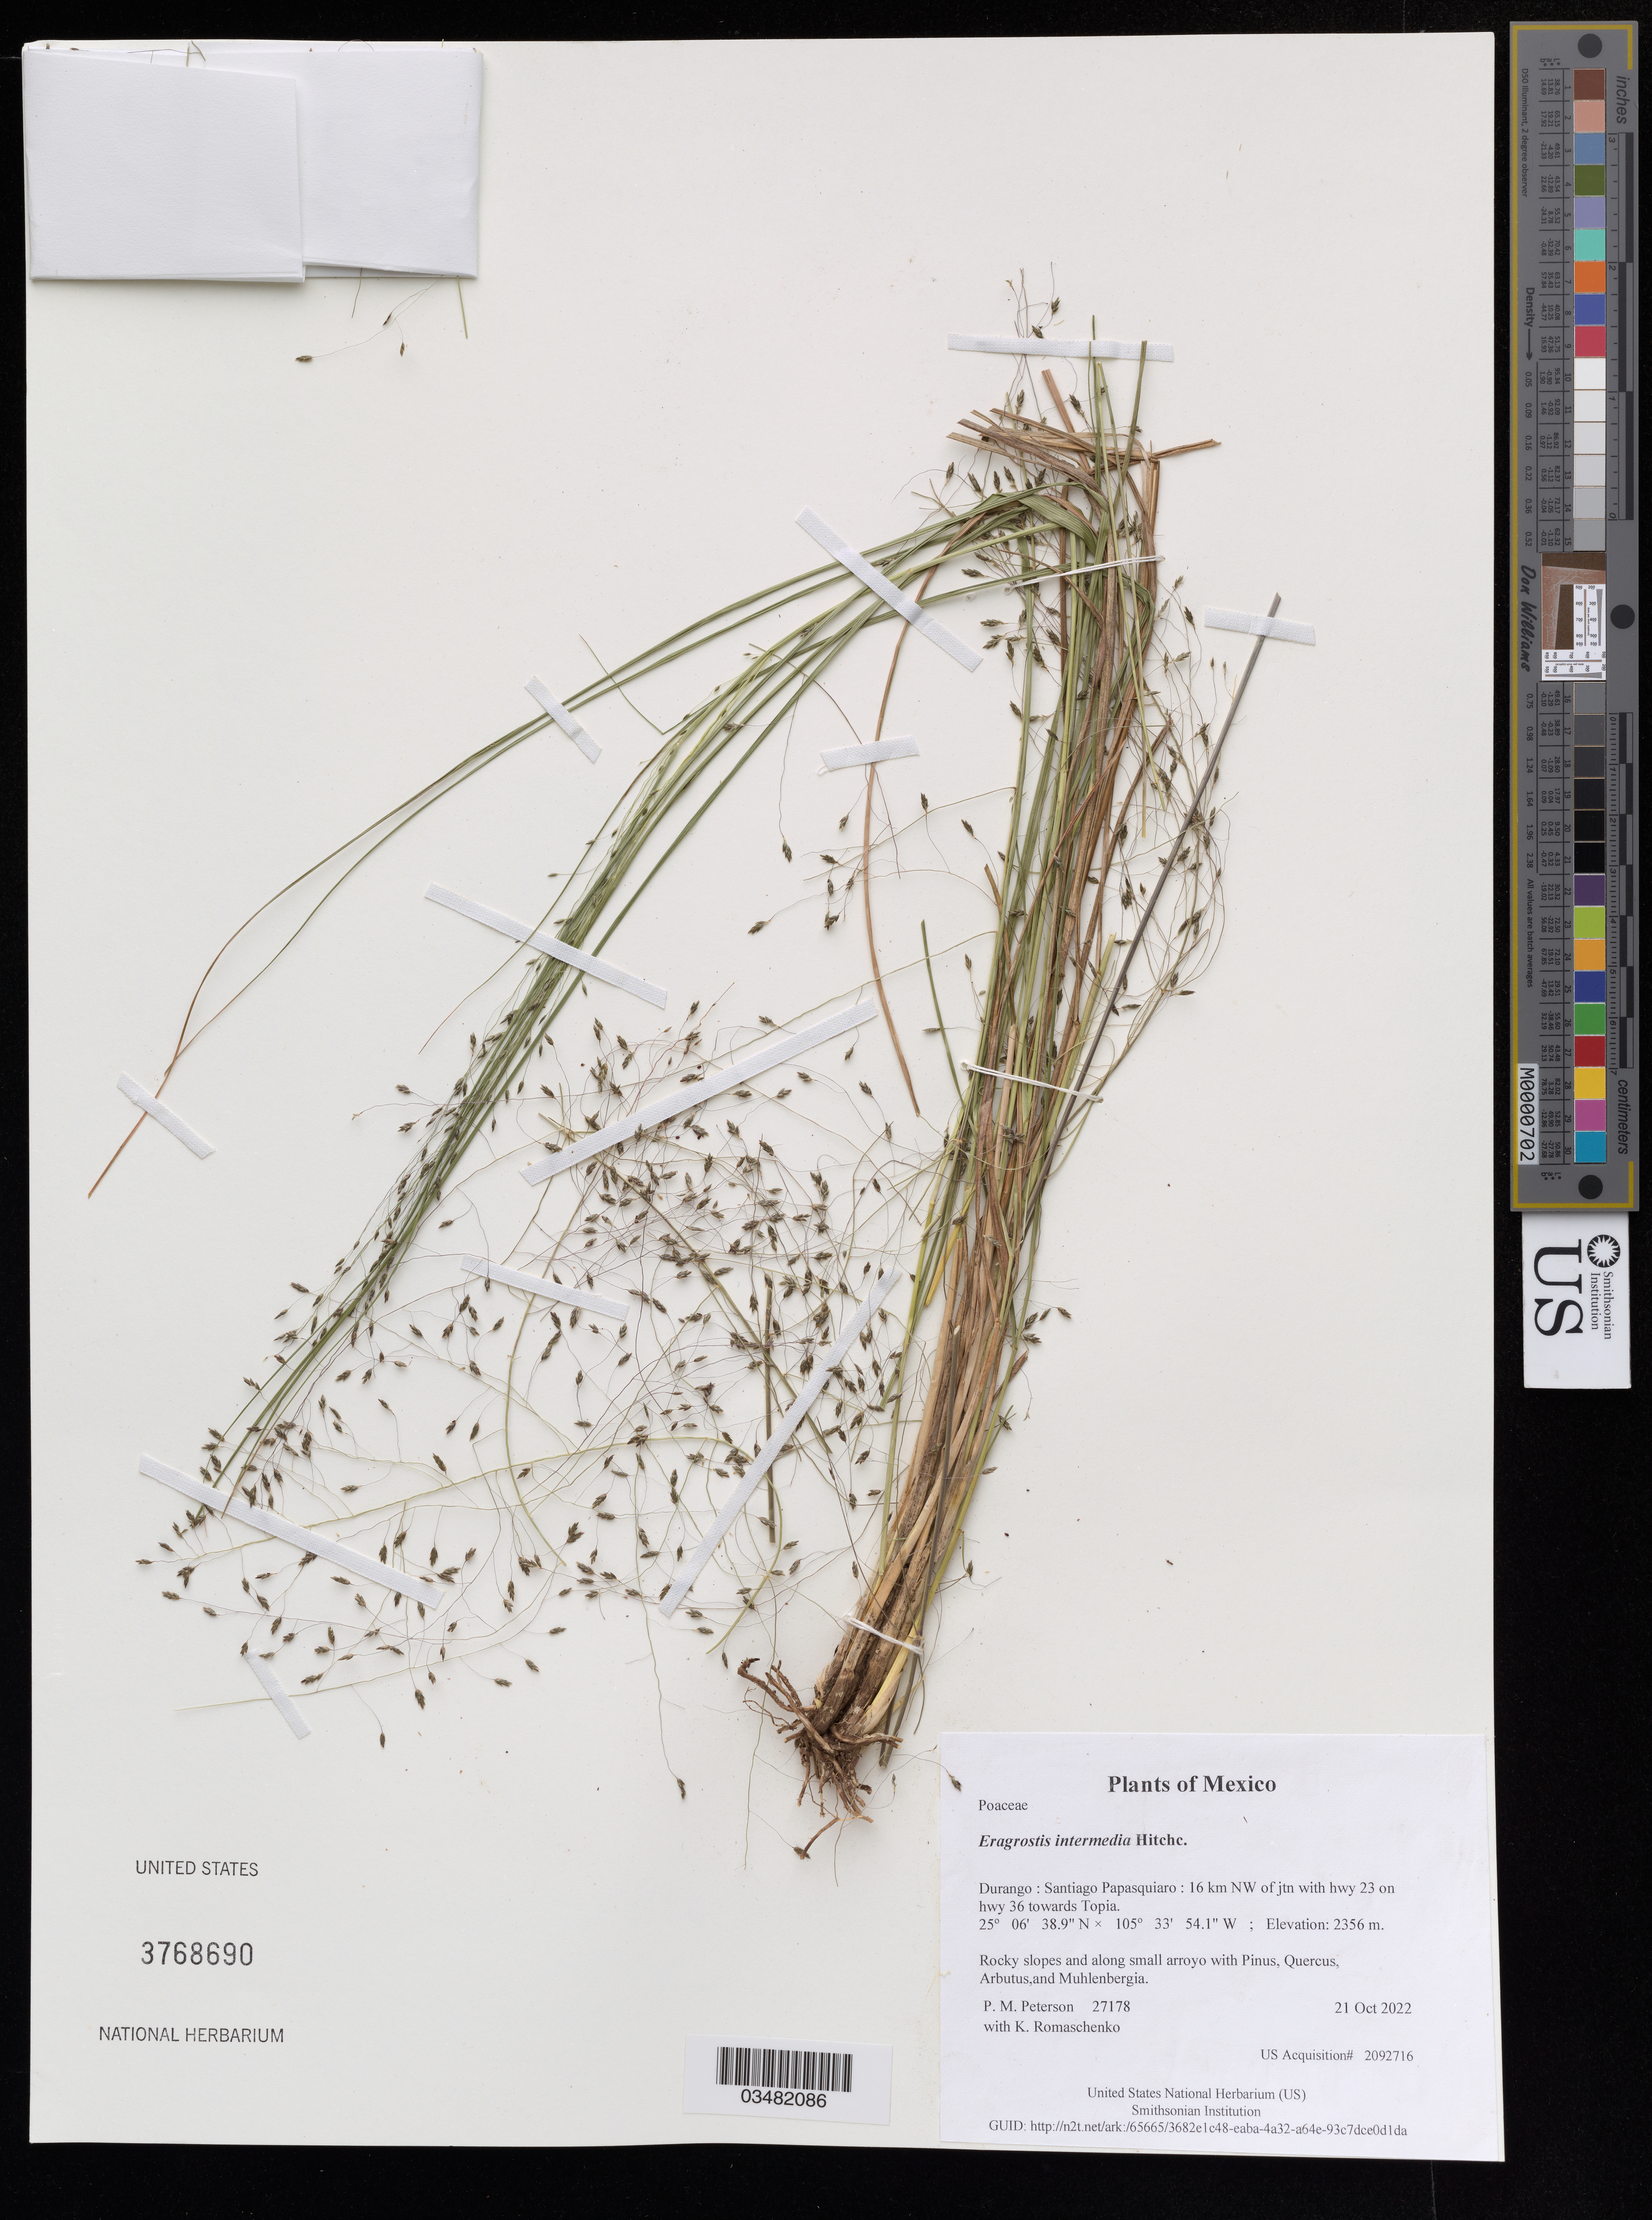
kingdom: Plantae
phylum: Tracheophyta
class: Liliopsida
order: Poales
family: Poaceae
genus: Eragrostis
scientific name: Eragrostis intermedia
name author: Hitchc.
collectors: P. M. Peterson & K. Romaschenko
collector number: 27178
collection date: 2022-10-21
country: México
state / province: Durango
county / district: Santiago Papasquiaro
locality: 16 km NW of jtn with hwy 23 on hwy 36 towards Topia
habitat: Rocky slopes and along small arroyo with Pinus, Quercus, Arbutus,and Muhlenbergia.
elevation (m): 2356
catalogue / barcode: US 3768690